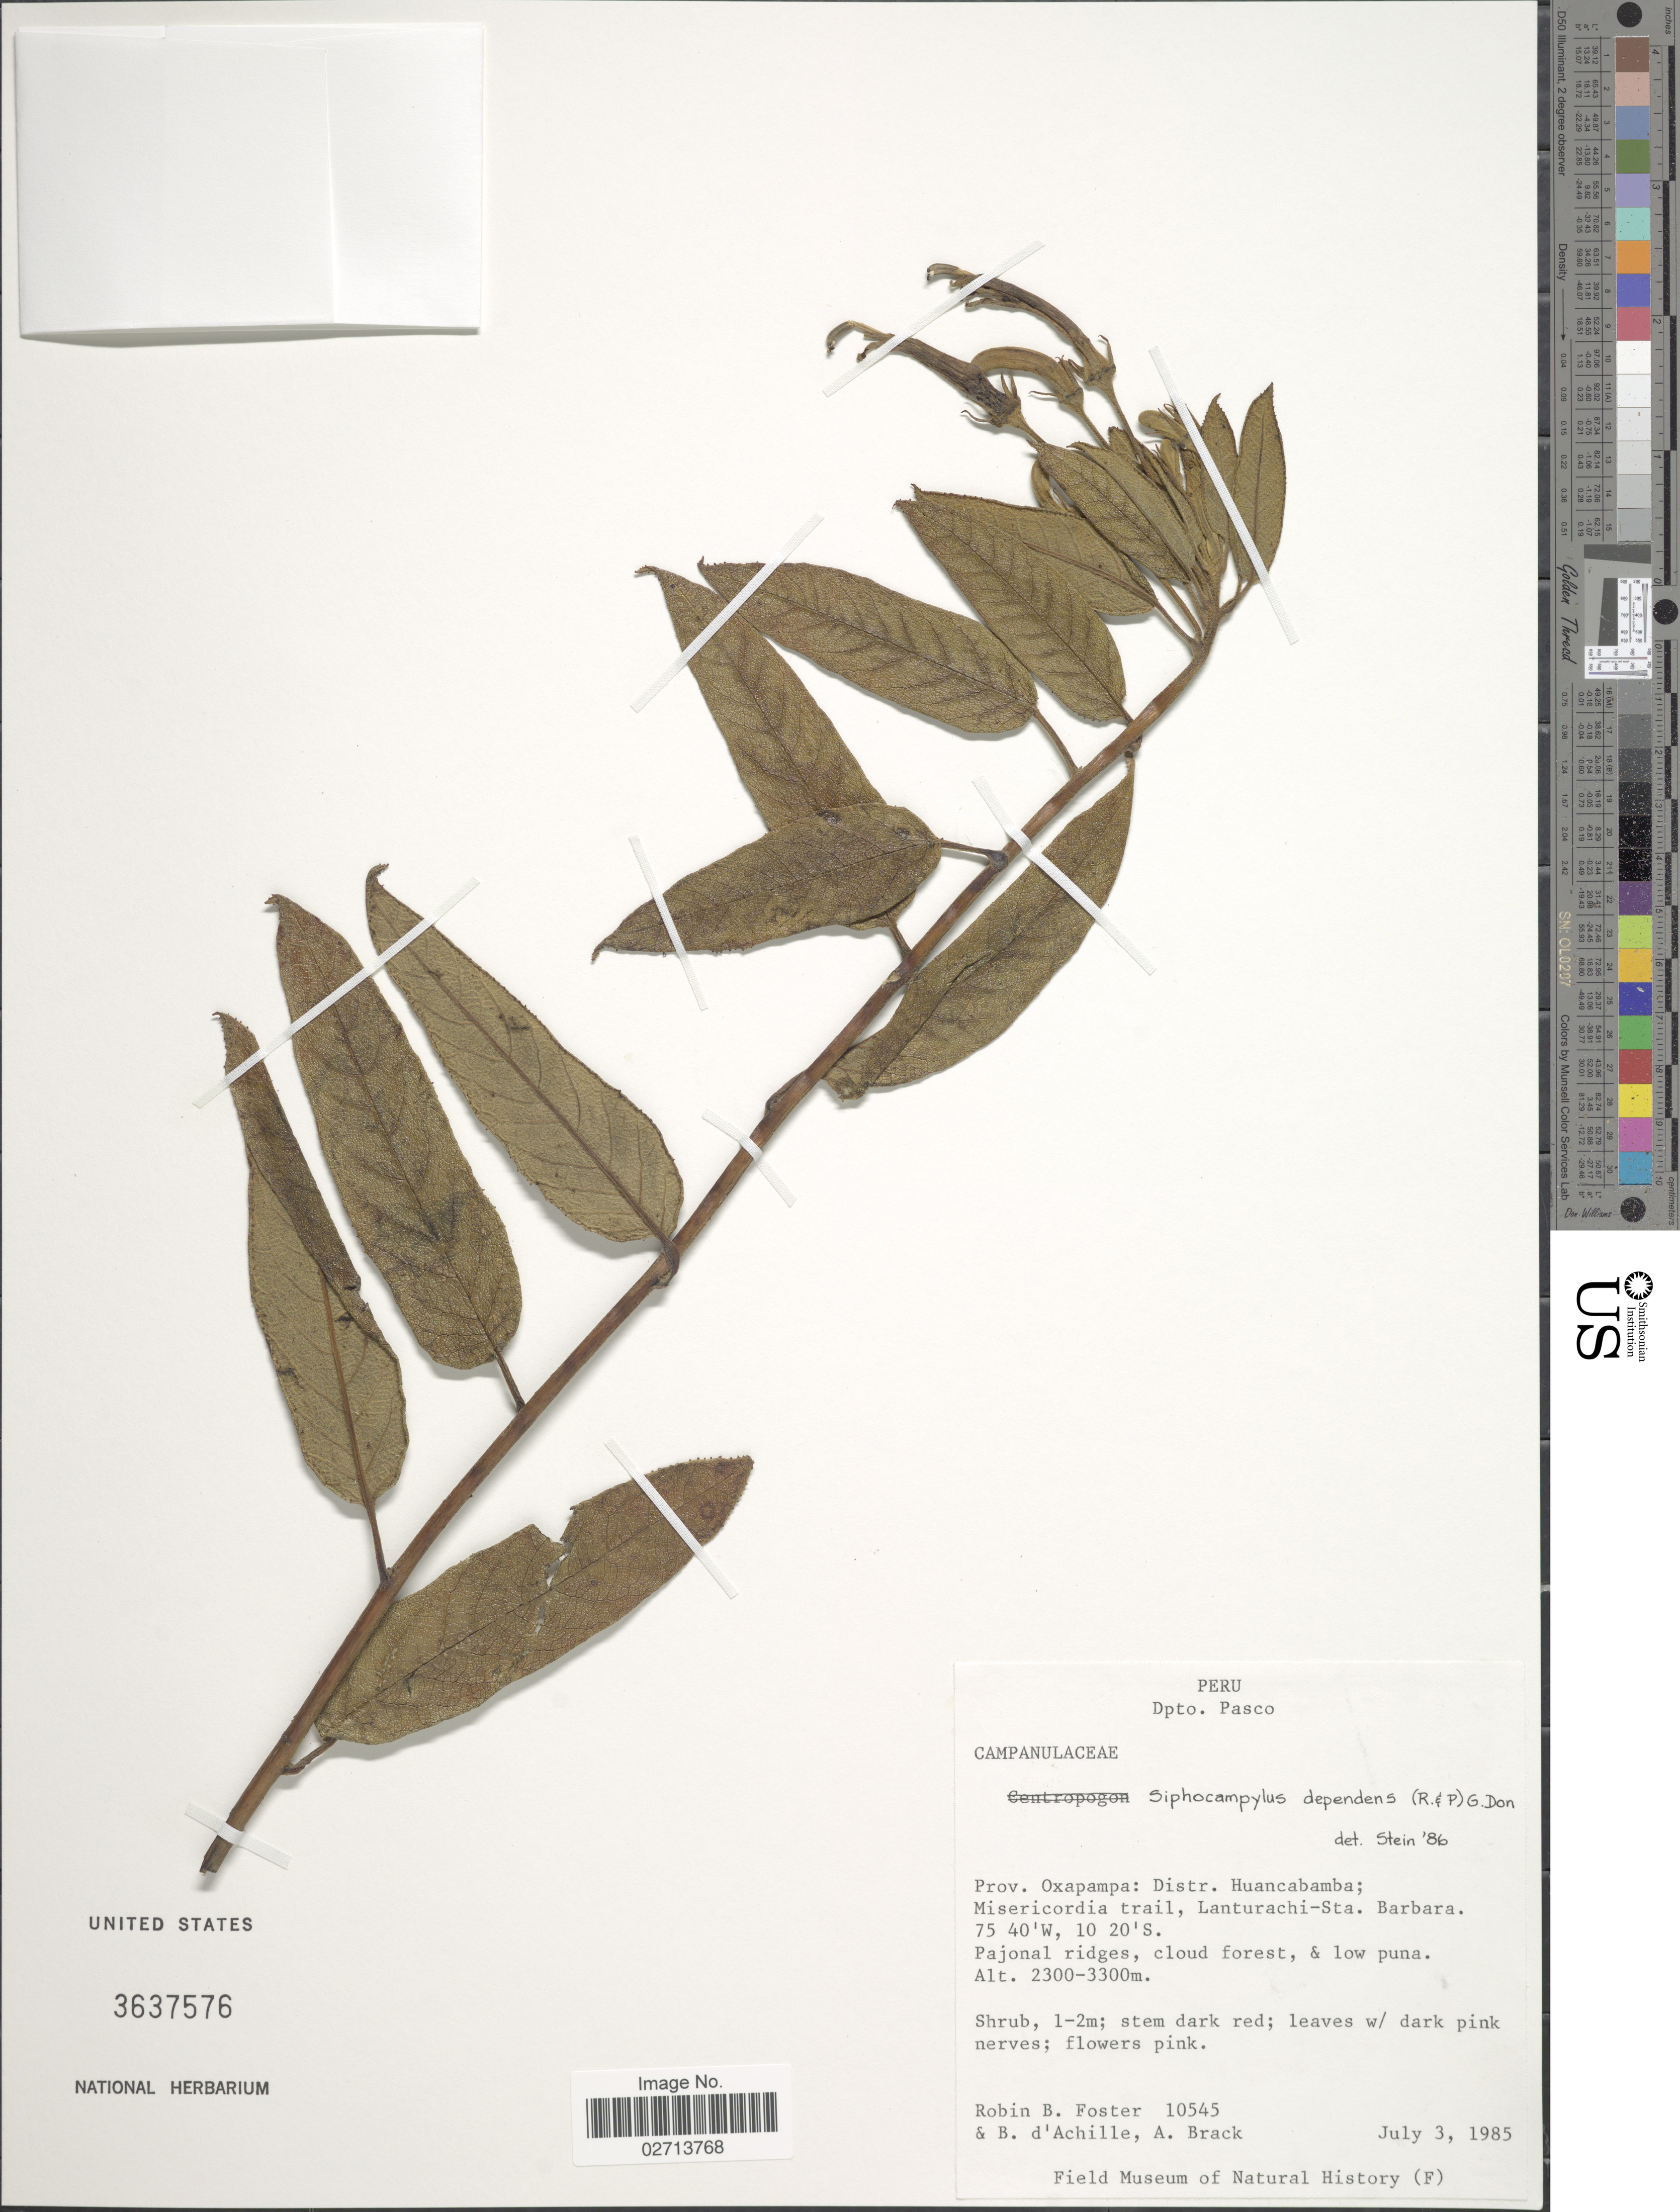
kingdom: Plantae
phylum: Tracheophyta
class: Magnoliopsida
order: Asterales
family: Campanulaceae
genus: Siphocampylus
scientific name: Siphocampylus dependens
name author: G. Don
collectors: R. B. Foster, B. d'Achille & A. Brack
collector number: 10545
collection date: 1985-07-03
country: Peru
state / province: Pasco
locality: Dpto. Pasco, Prov. Oxapampa: Distr. Huancabamba; Misericordia trail, Lanturachi-Sta. Barbara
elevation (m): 2300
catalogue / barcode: US 3637576